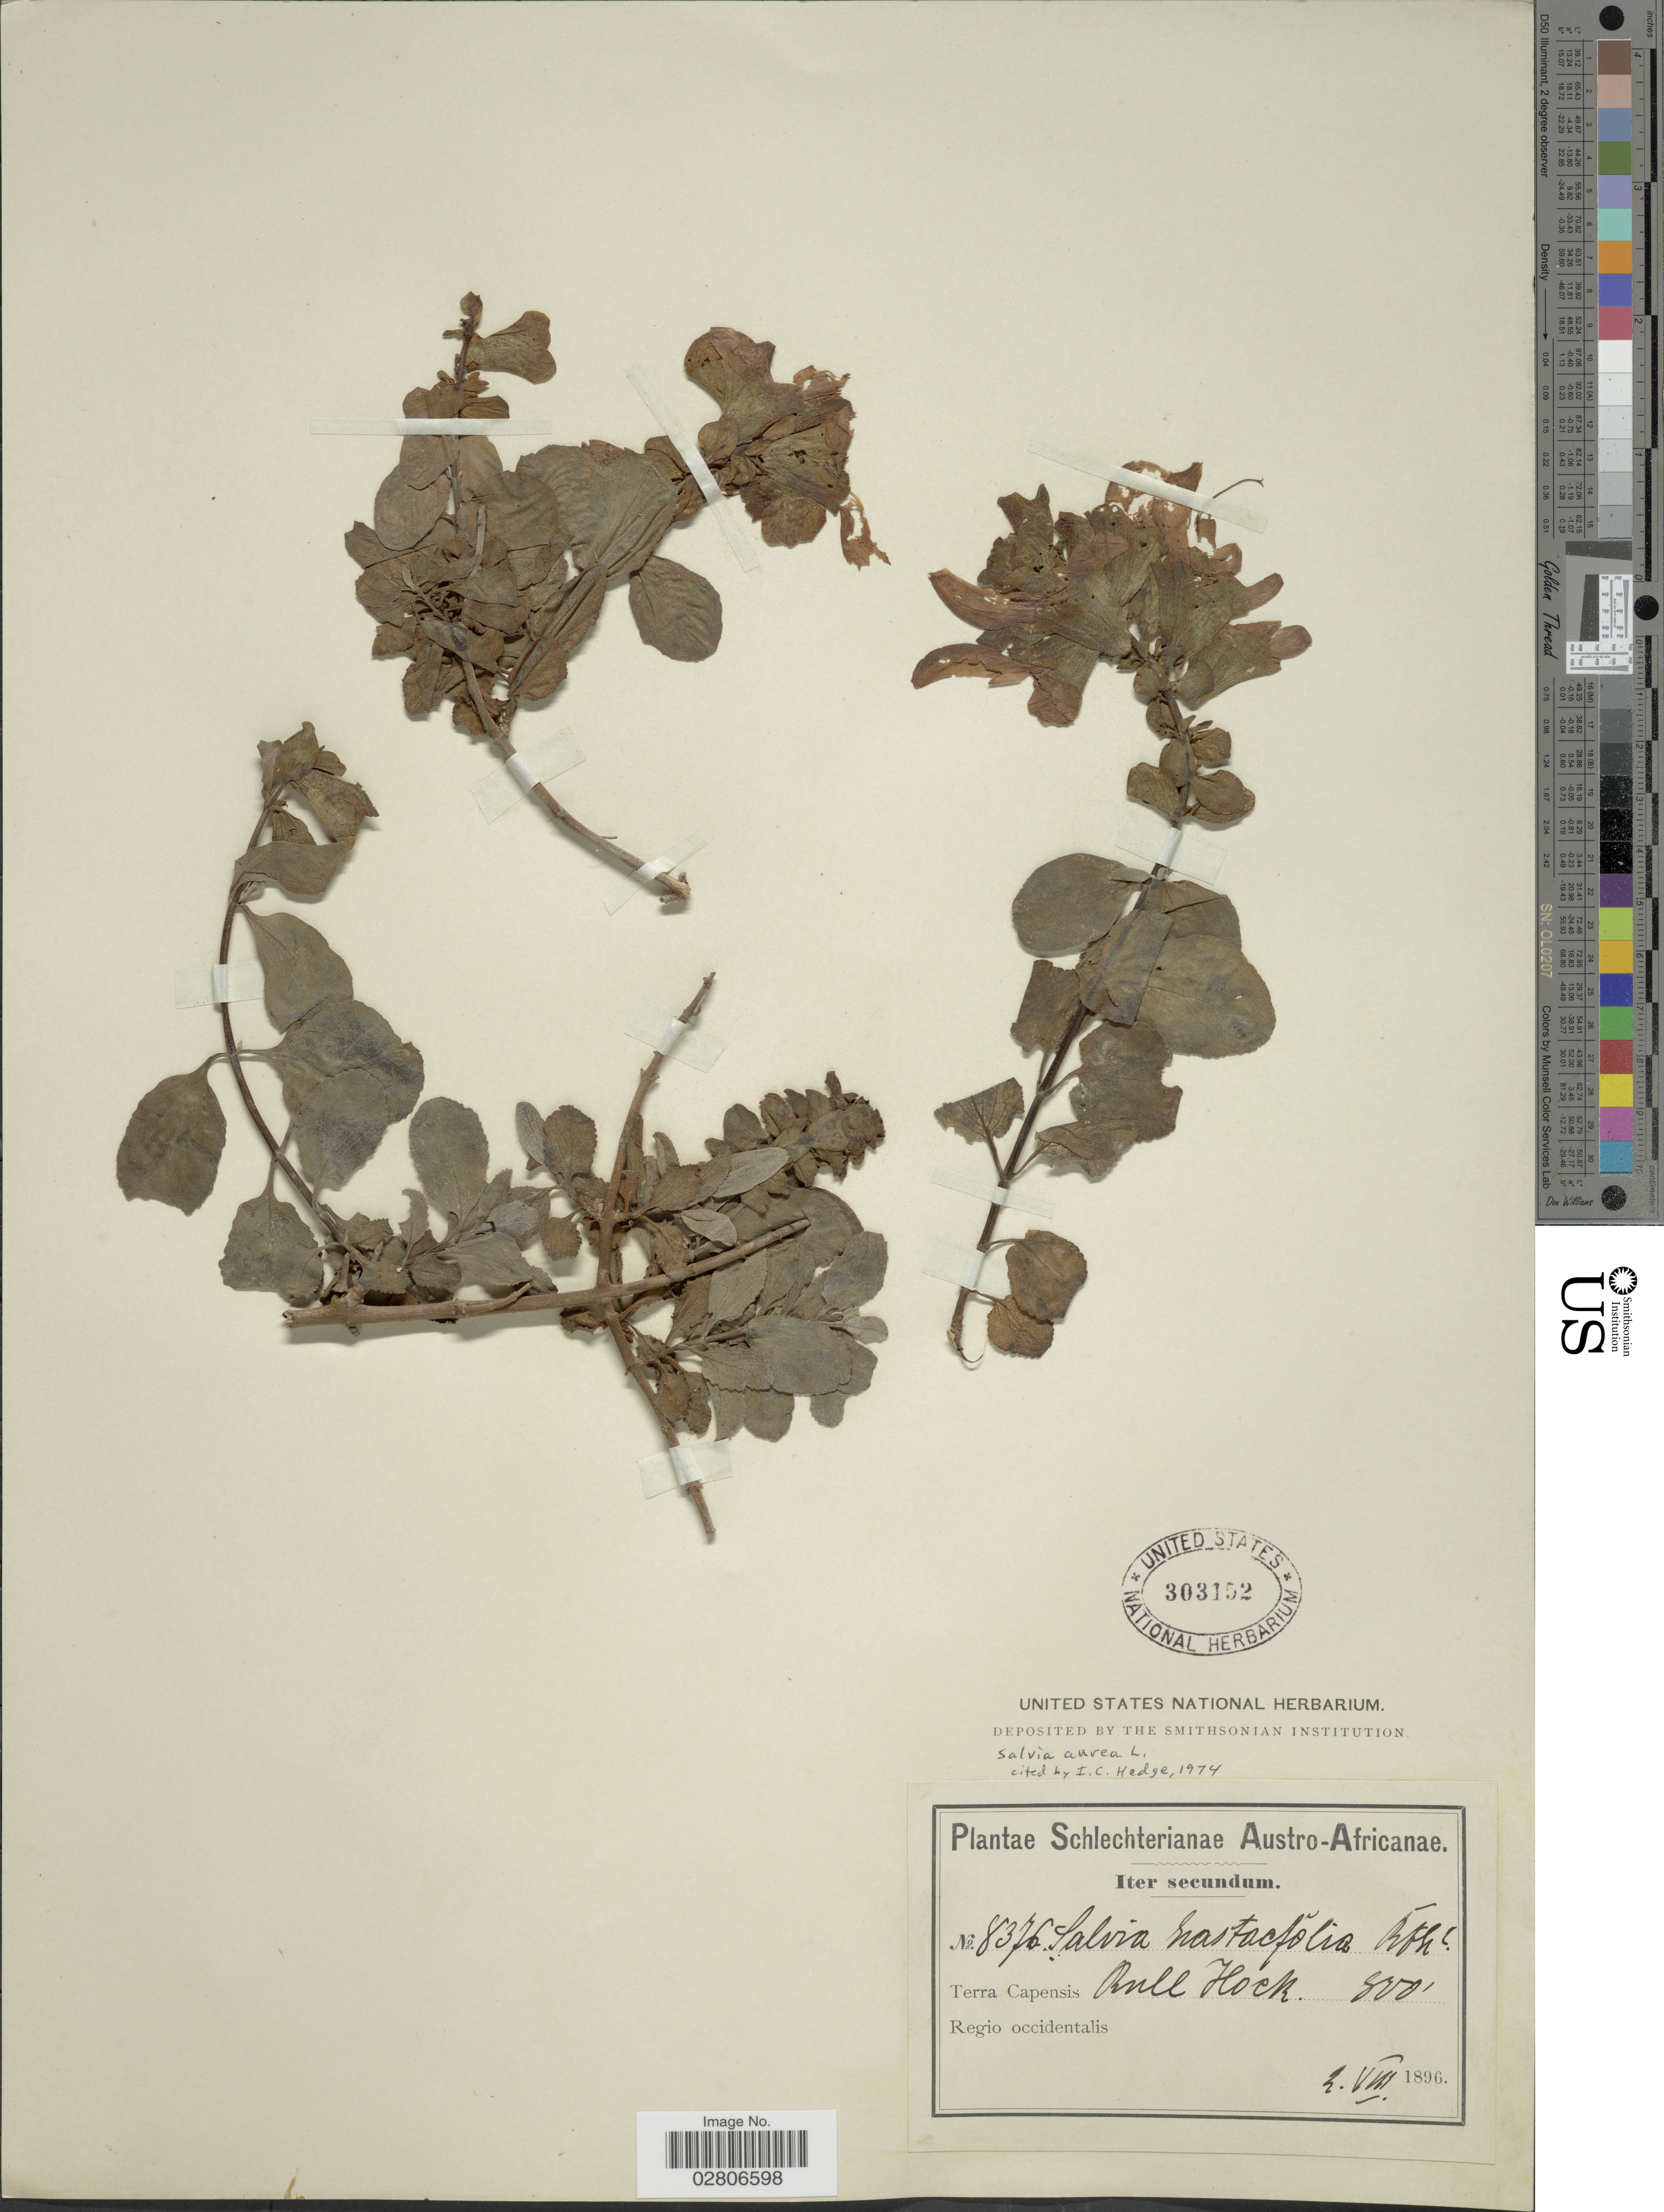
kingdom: Plantae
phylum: Tracheophyta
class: Magnoliopsida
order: Lamiales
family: Lamiaceae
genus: Salvia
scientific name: Salvia aurea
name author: L.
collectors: Schlechter, --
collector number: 8376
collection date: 1896-08-02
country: South Africa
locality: Austro-Africanae, Terra Capensis, Regio occidentalis, Rull Hock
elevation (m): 244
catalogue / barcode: US 303152